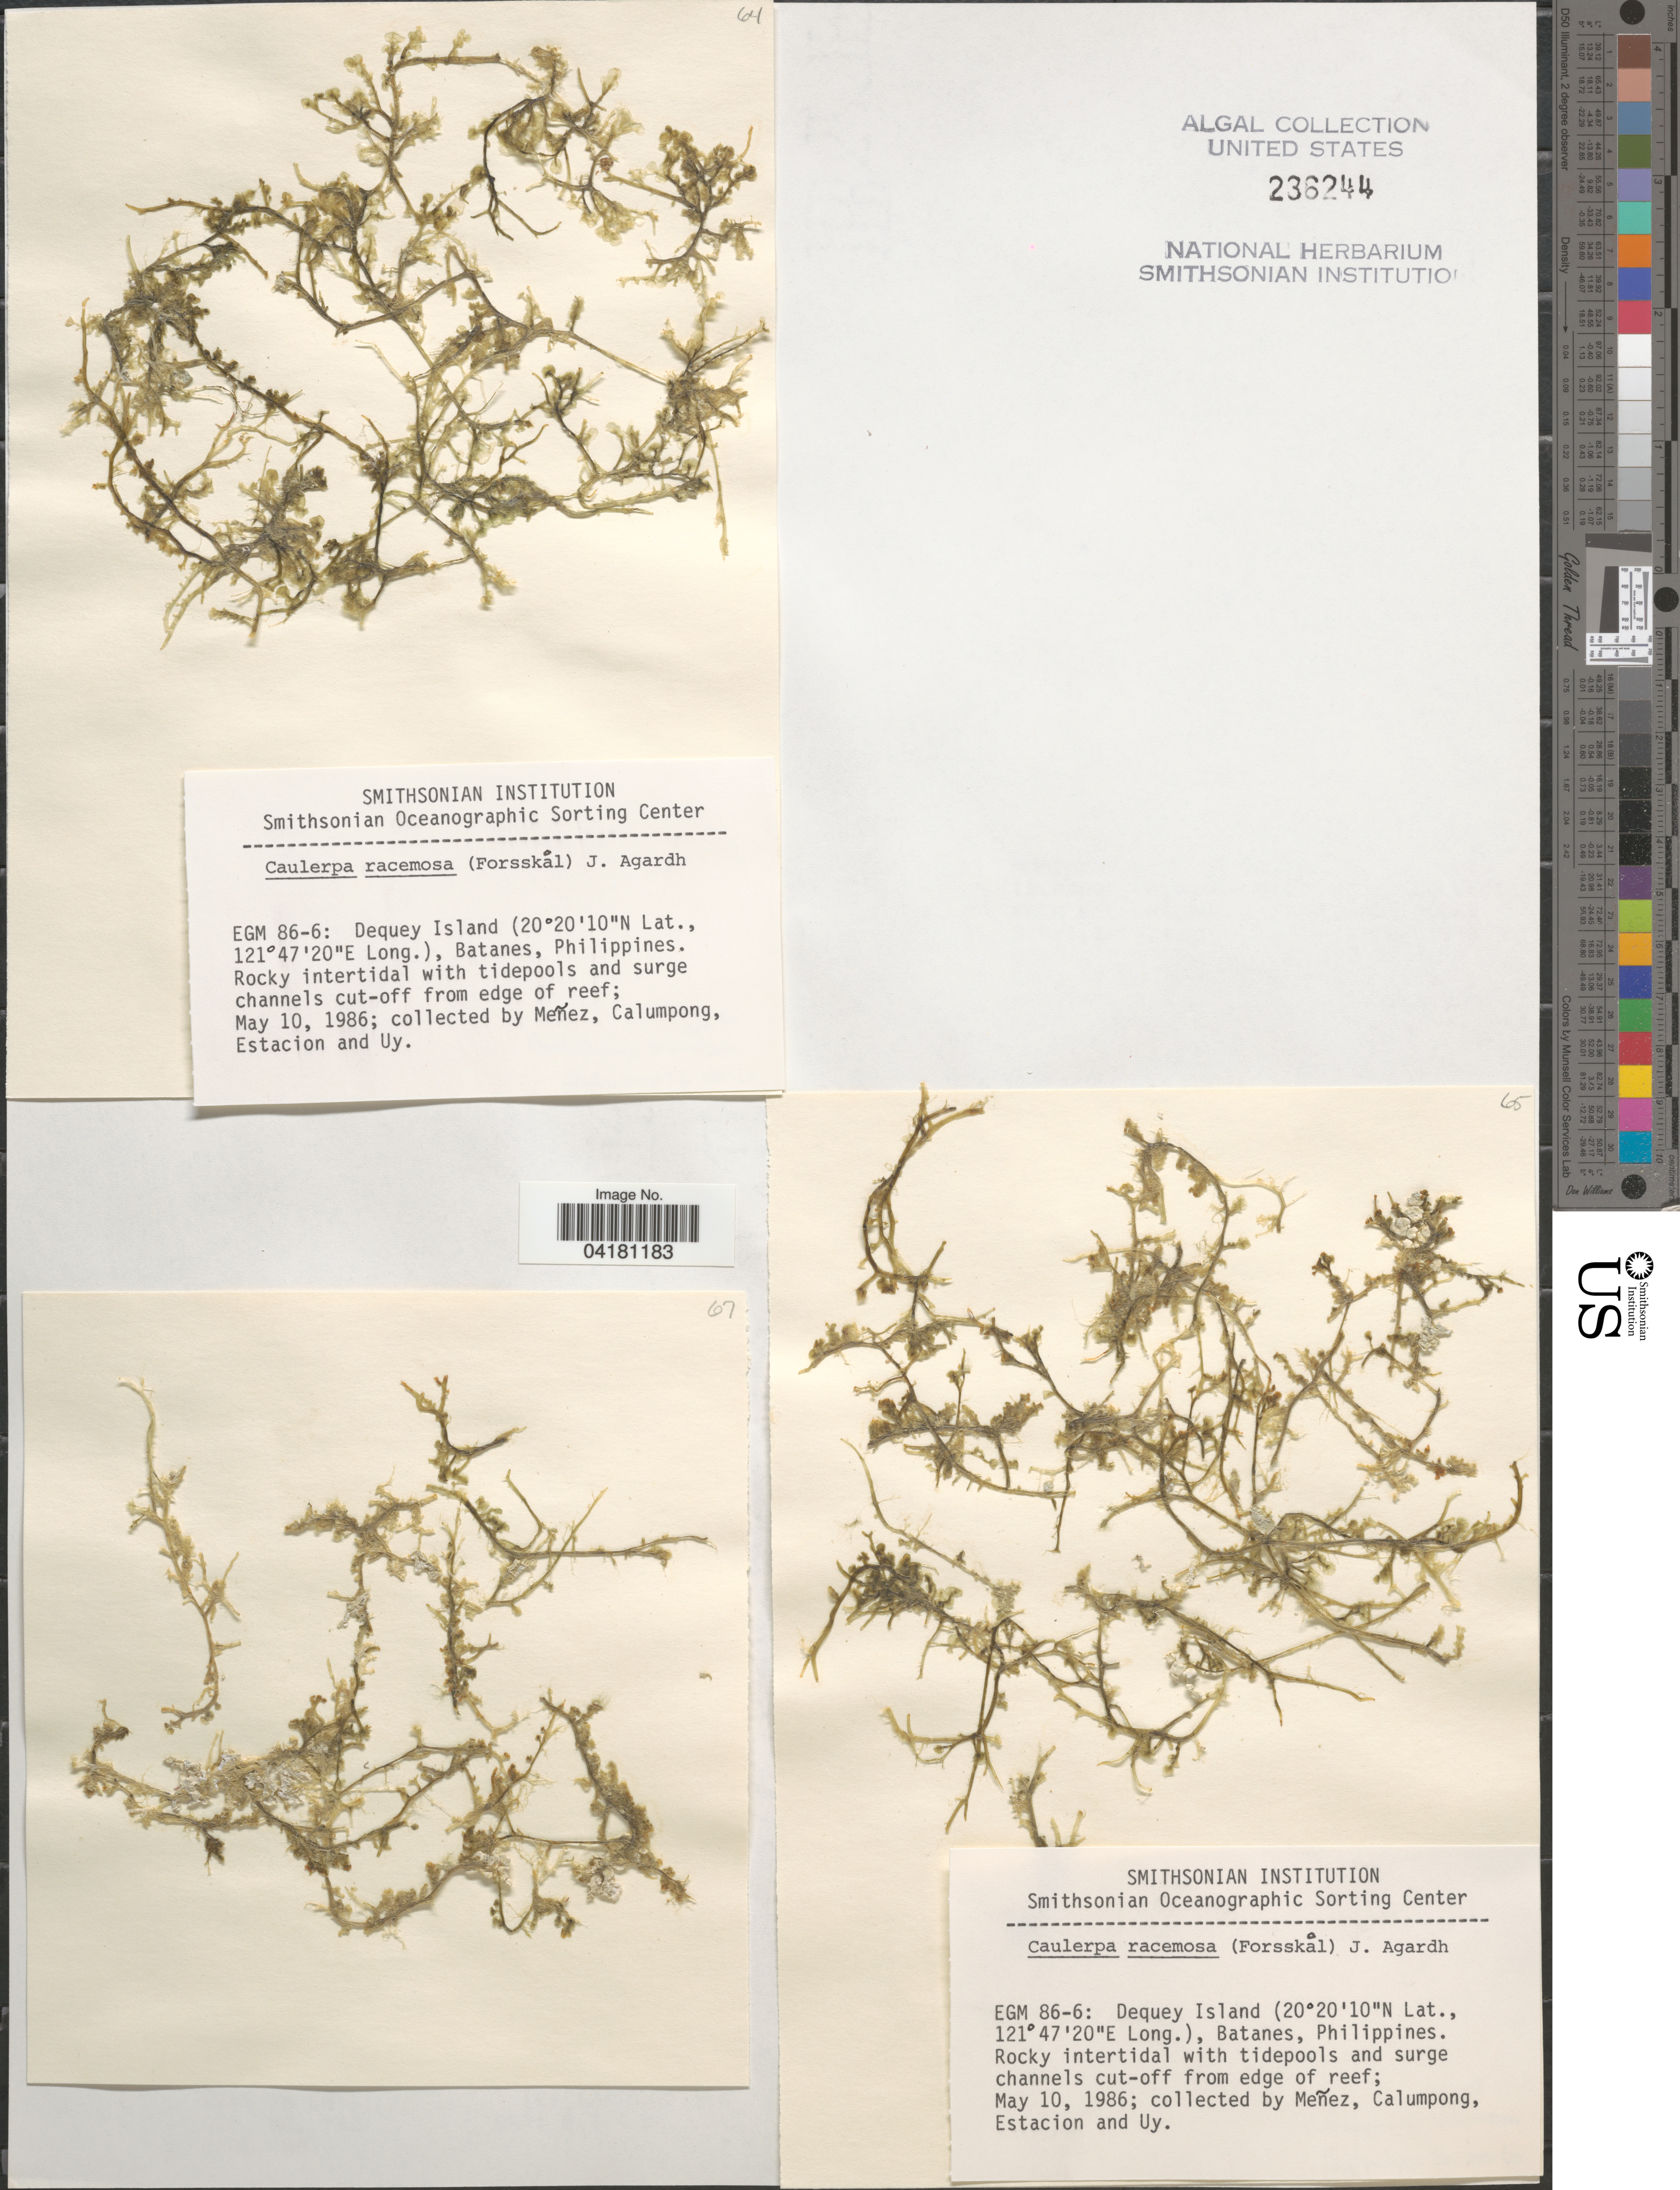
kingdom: Plantae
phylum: Chlorophyta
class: Ulvophyceae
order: Bryopsidales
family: Caulerpaceae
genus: Caulerpa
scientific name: Caulerpa racemosa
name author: (Forssk.) J. Agardh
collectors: Menez, Calumpong, Estacion & Uy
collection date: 1986-05-10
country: Philippines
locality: EGM 86-6: Dequey Island, Batanes.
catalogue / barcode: US 236244